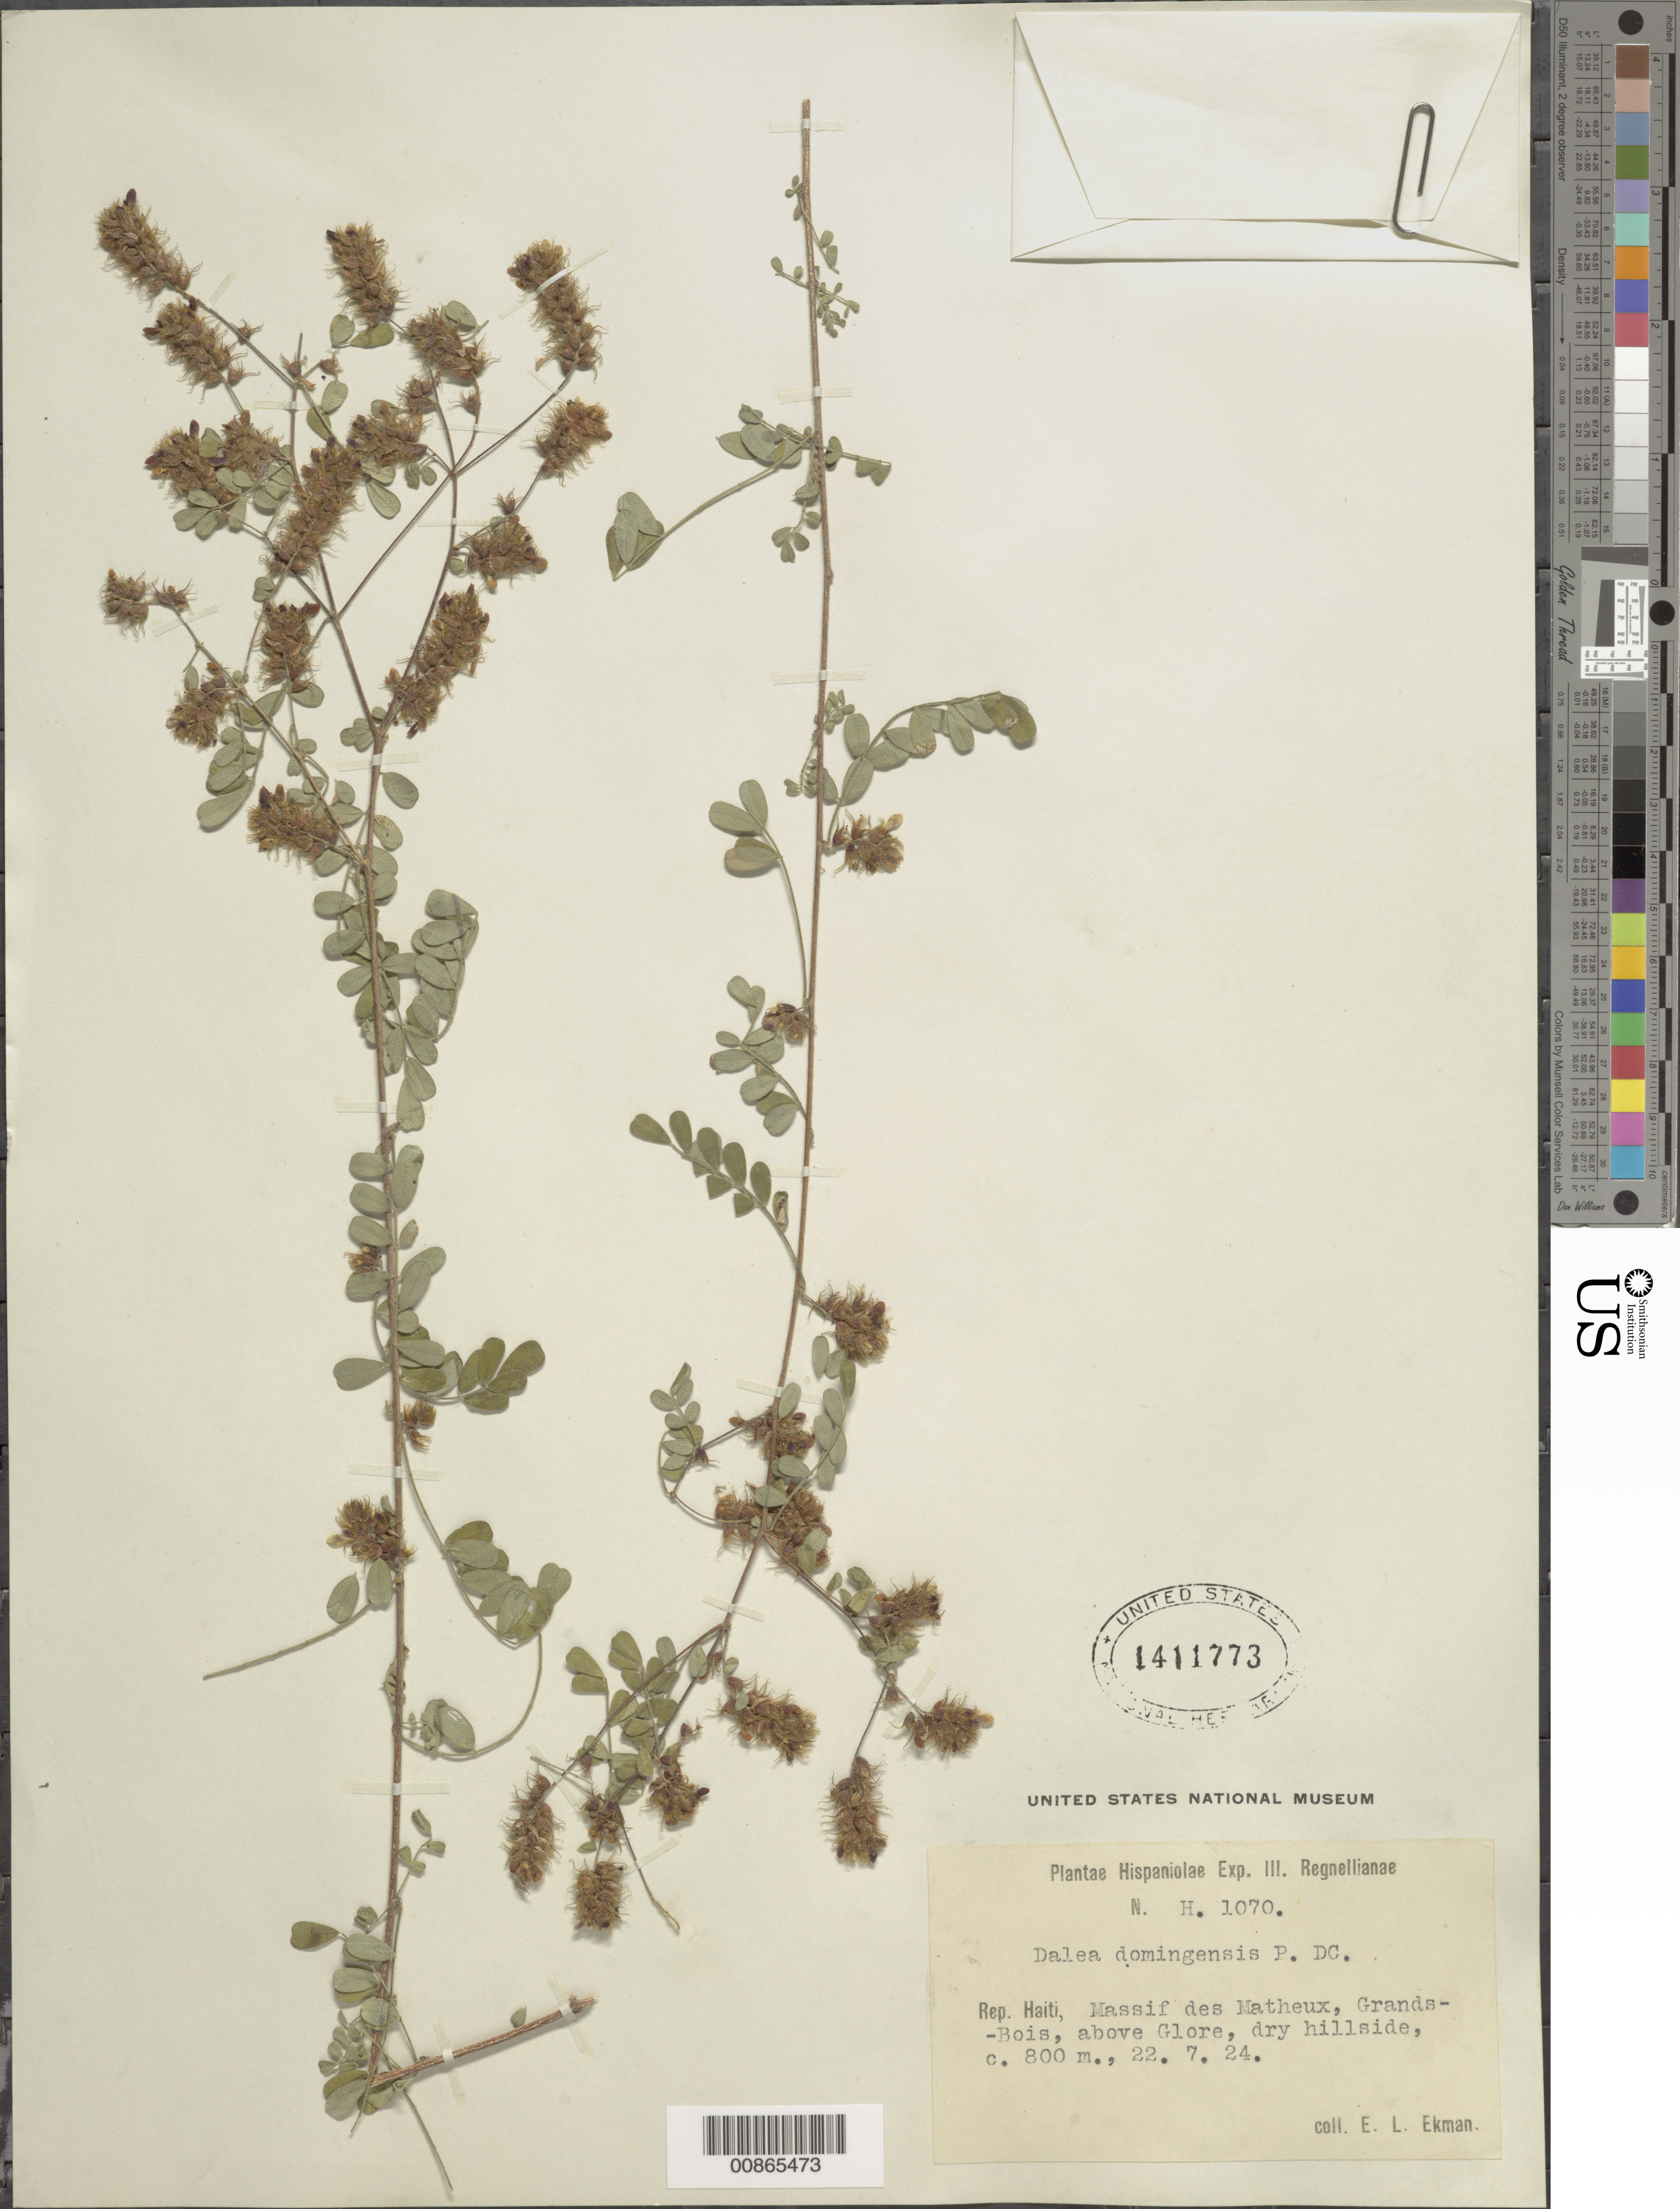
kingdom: Plantae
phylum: Tracheophyta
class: Magnoliopsida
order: Fabales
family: Fabaceae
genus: Dalea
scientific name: Dalea carthagenensis var. carthagenensis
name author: (Jacq.) J.F. Macbr.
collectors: E. L. Ekman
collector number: H 1070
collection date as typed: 22 Jul 1924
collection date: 1924-07-22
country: Haiti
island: Hispaniola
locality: Massif des Matheux, Grands-Bois, above Glore.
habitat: Dry hillside.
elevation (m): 800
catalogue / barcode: US 1411773